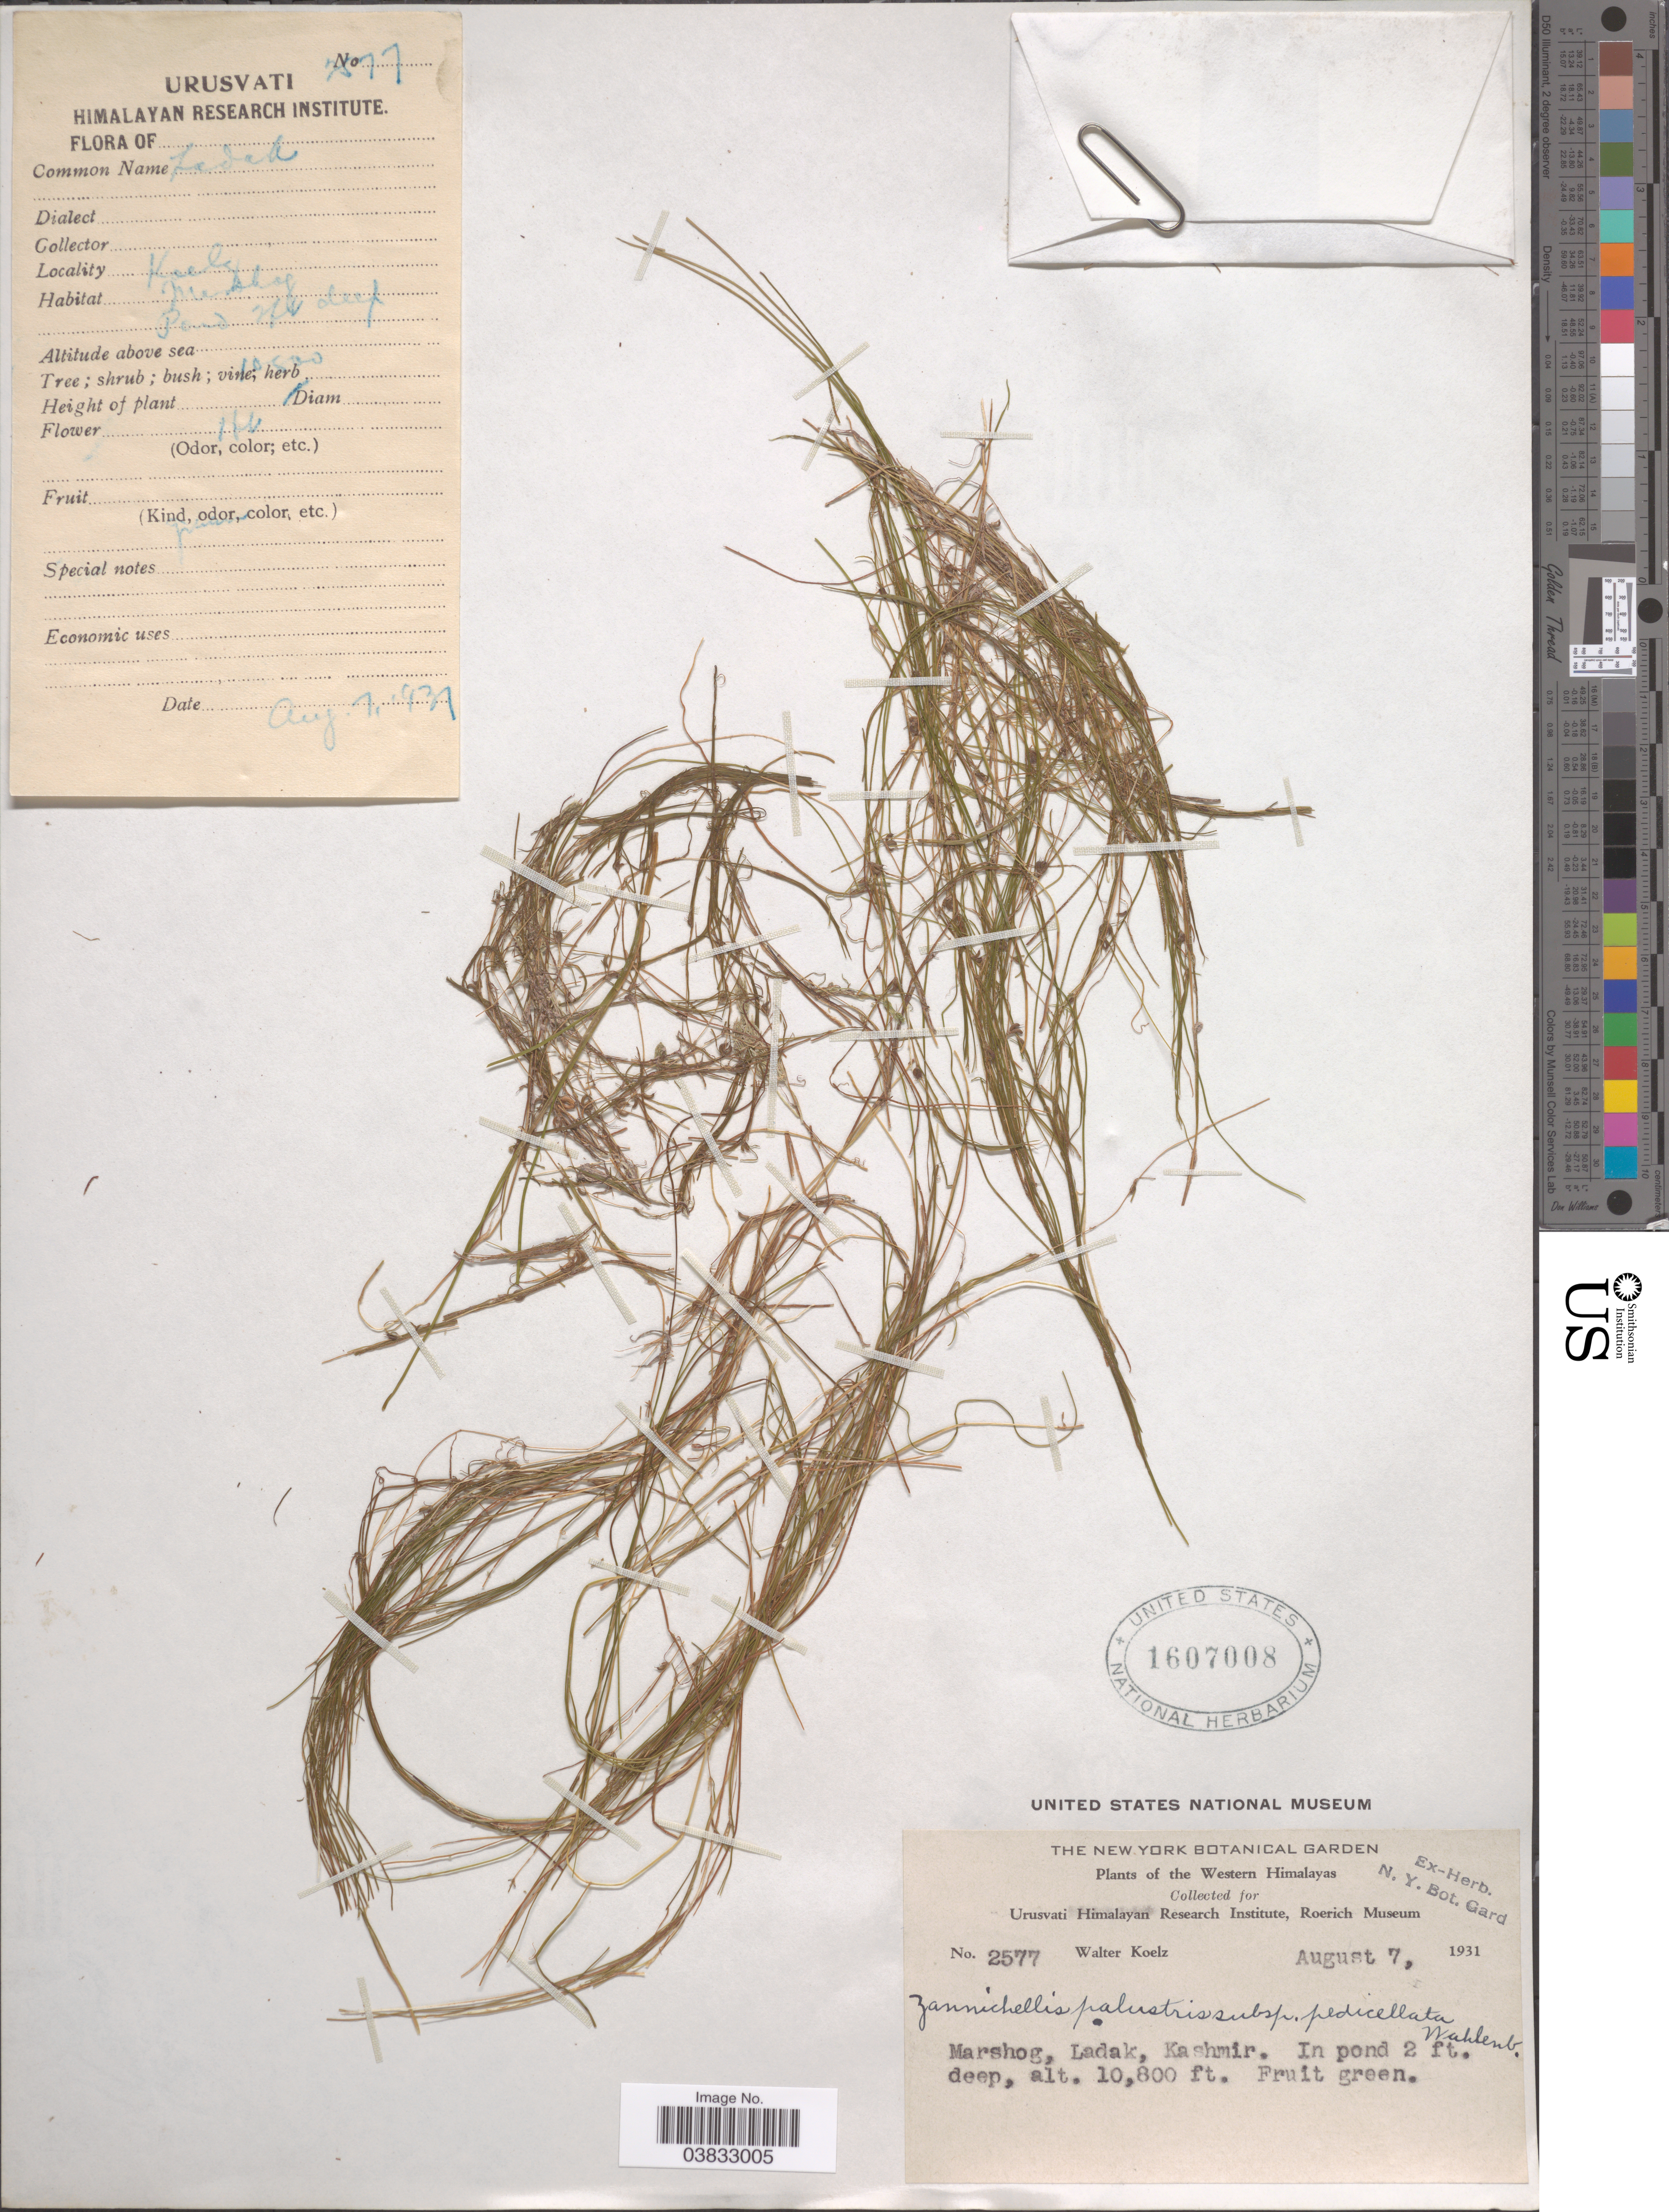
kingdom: Plantae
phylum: Tracheophyta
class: Liliopsida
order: Alismatales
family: Potamogetonaceae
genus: Zannichellia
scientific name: Zannichellia dentata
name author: Willd.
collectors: W. N. Koelz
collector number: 2577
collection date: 1931-08-07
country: India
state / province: Ladakh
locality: Western Himalayas. Marshog, Ladak, Kashmir.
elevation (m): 3292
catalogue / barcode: US 1607008